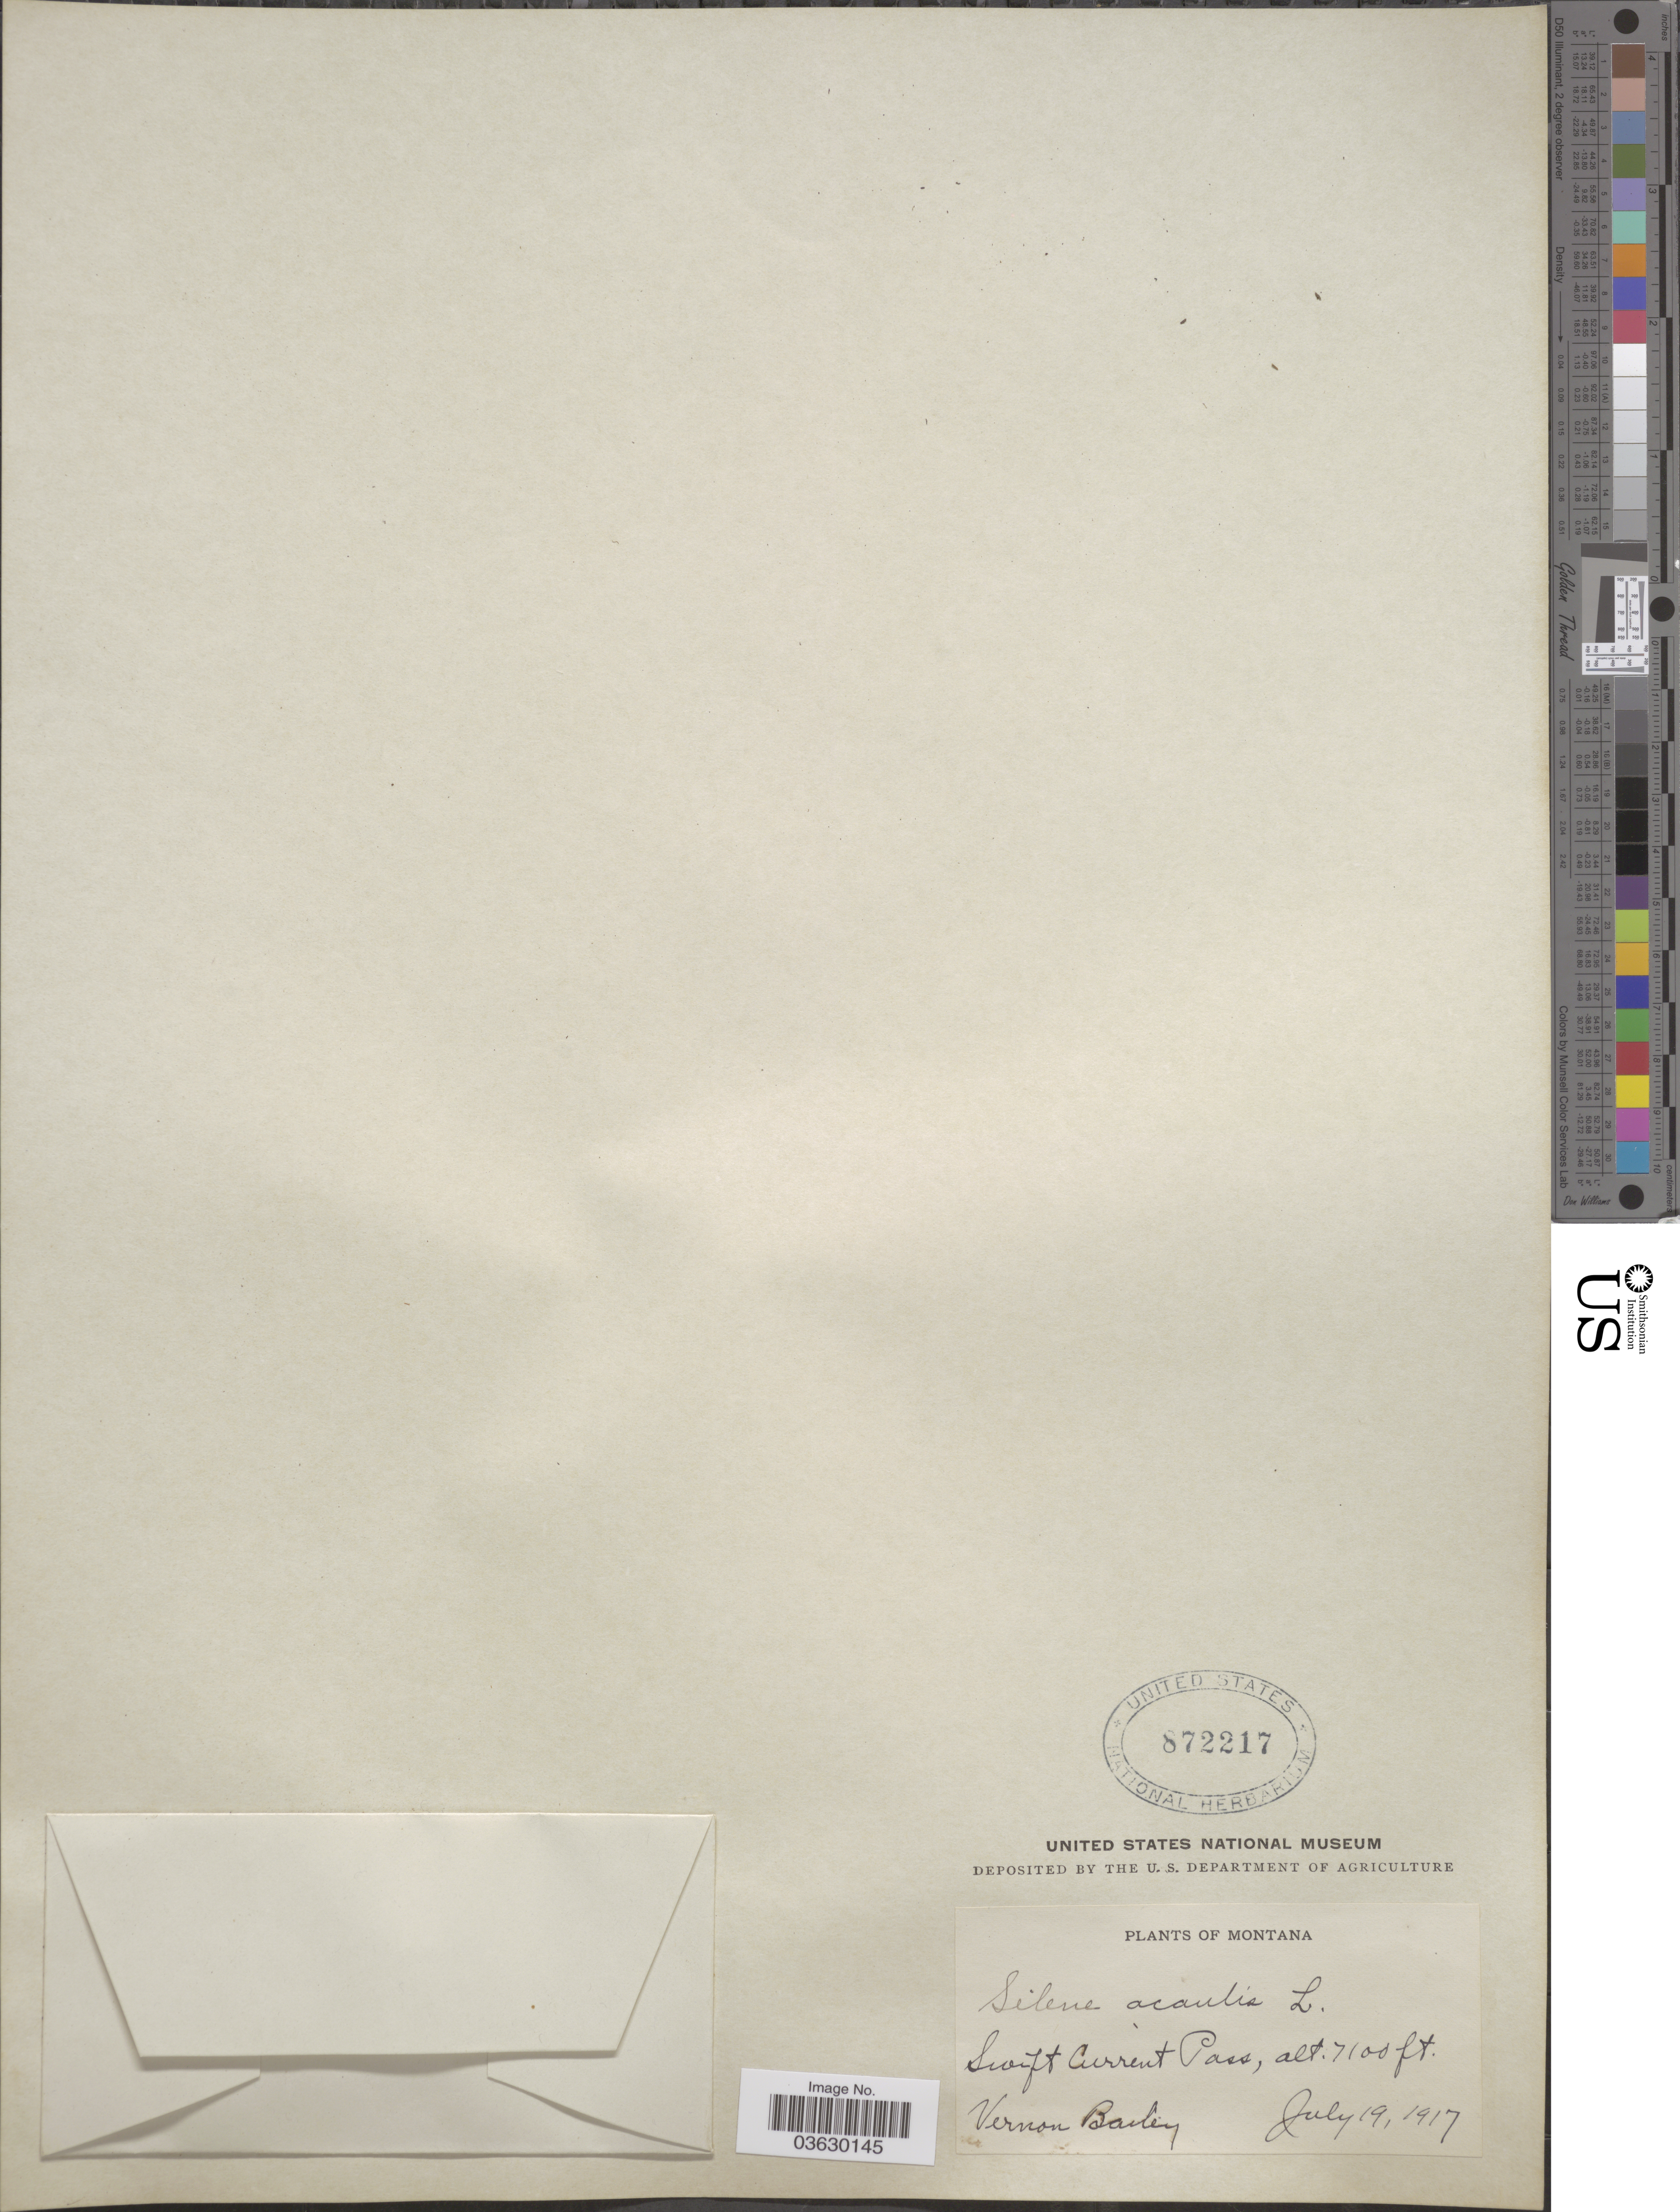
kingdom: Plantae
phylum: Tracheophyta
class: Magnoliopsida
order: Caryophyllales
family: Caryophyllaceae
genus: Silene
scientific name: Silene acaulis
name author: (L.) Jacq.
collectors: V. O. Bailey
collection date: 1917-07-19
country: United States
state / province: Montana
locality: Swift Current Pass.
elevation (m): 2164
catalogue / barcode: US 872217